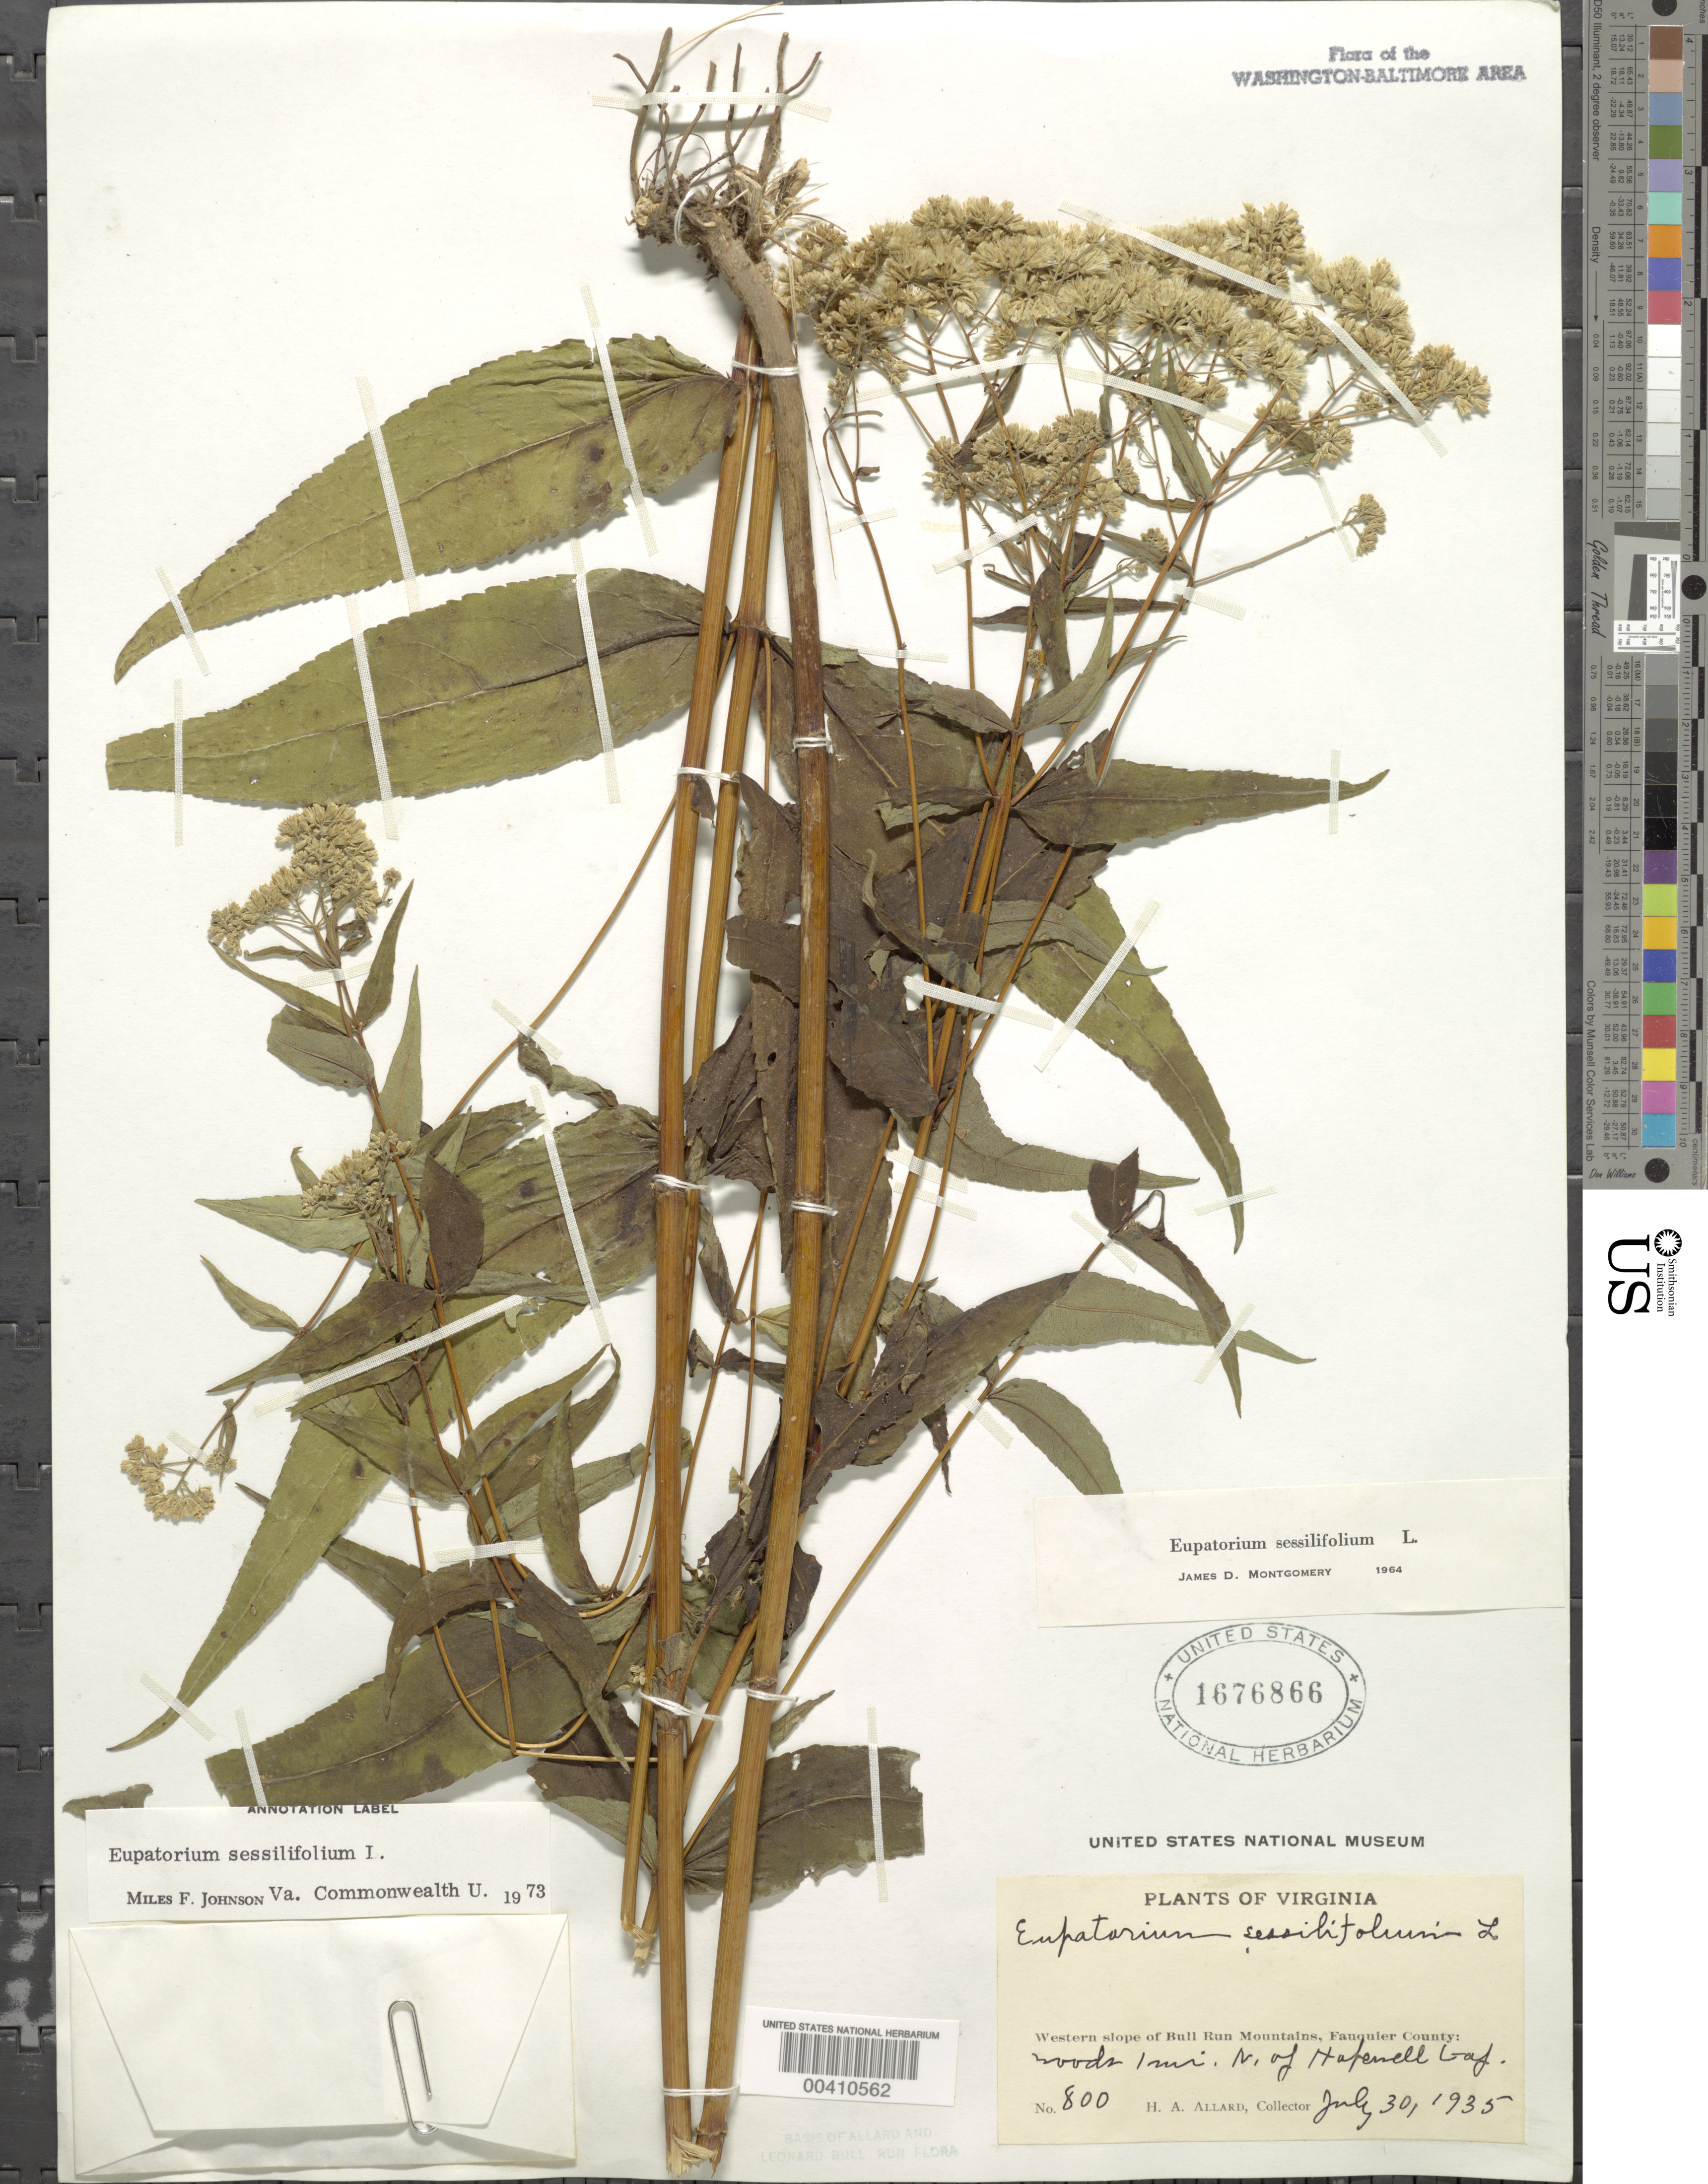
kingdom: Plantae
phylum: Tracheophyta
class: Magnoliopsida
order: Asterales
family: Asteraceae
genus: Eupatorium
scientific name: Eupatorium sessilifolium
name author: L.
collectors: H. A. Allard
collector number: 800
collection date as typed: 30 Jul 1935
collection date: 1935-07-30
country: United States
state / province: Virginia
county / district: Fauquier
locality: N of Hopewell Gap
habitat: Woods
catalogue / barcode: US 1676866